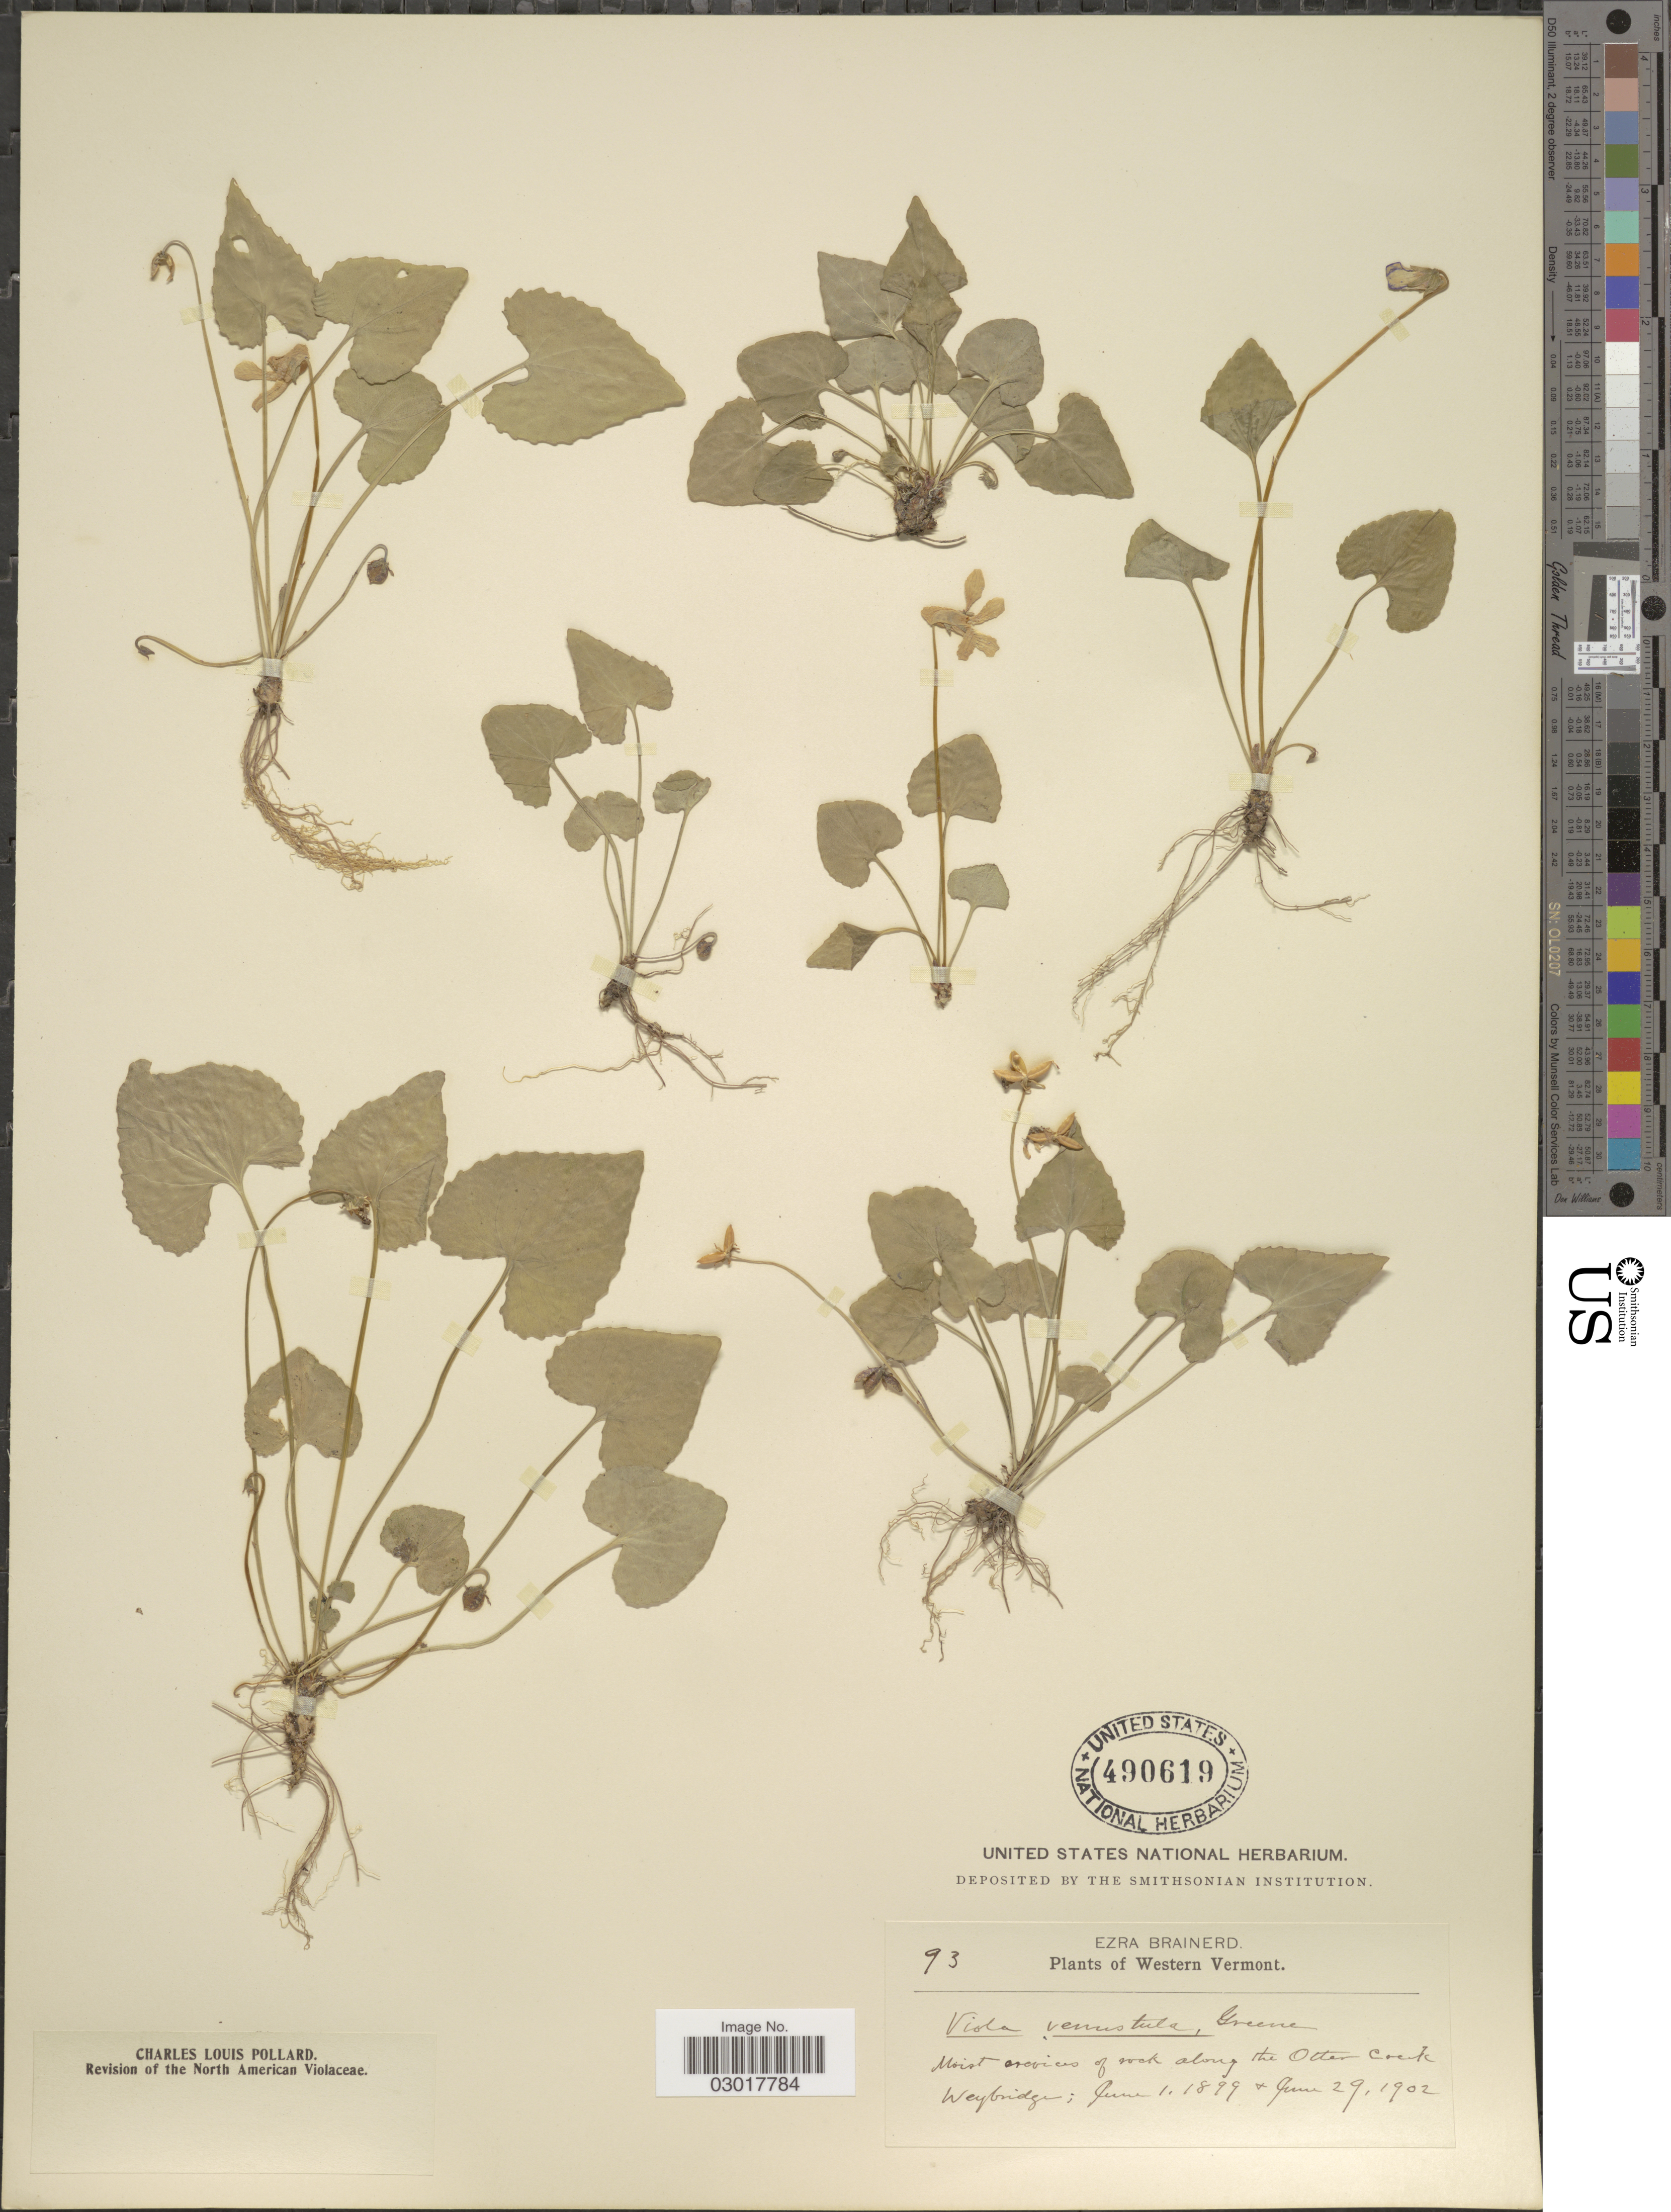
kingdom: Plantae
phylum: Tracheophyta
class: Magnoliopsida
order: Malpighiales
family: Violaceae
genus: Viola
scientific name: Viola x venustula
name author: Greene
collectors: E. Brainerd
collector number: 93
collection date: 1899-06-01/1902-06-29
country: United States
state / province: Vermont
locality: Western Vermont. Moist crevices of rock along the Otter Creek. Weybridge.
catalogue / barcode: US 490619